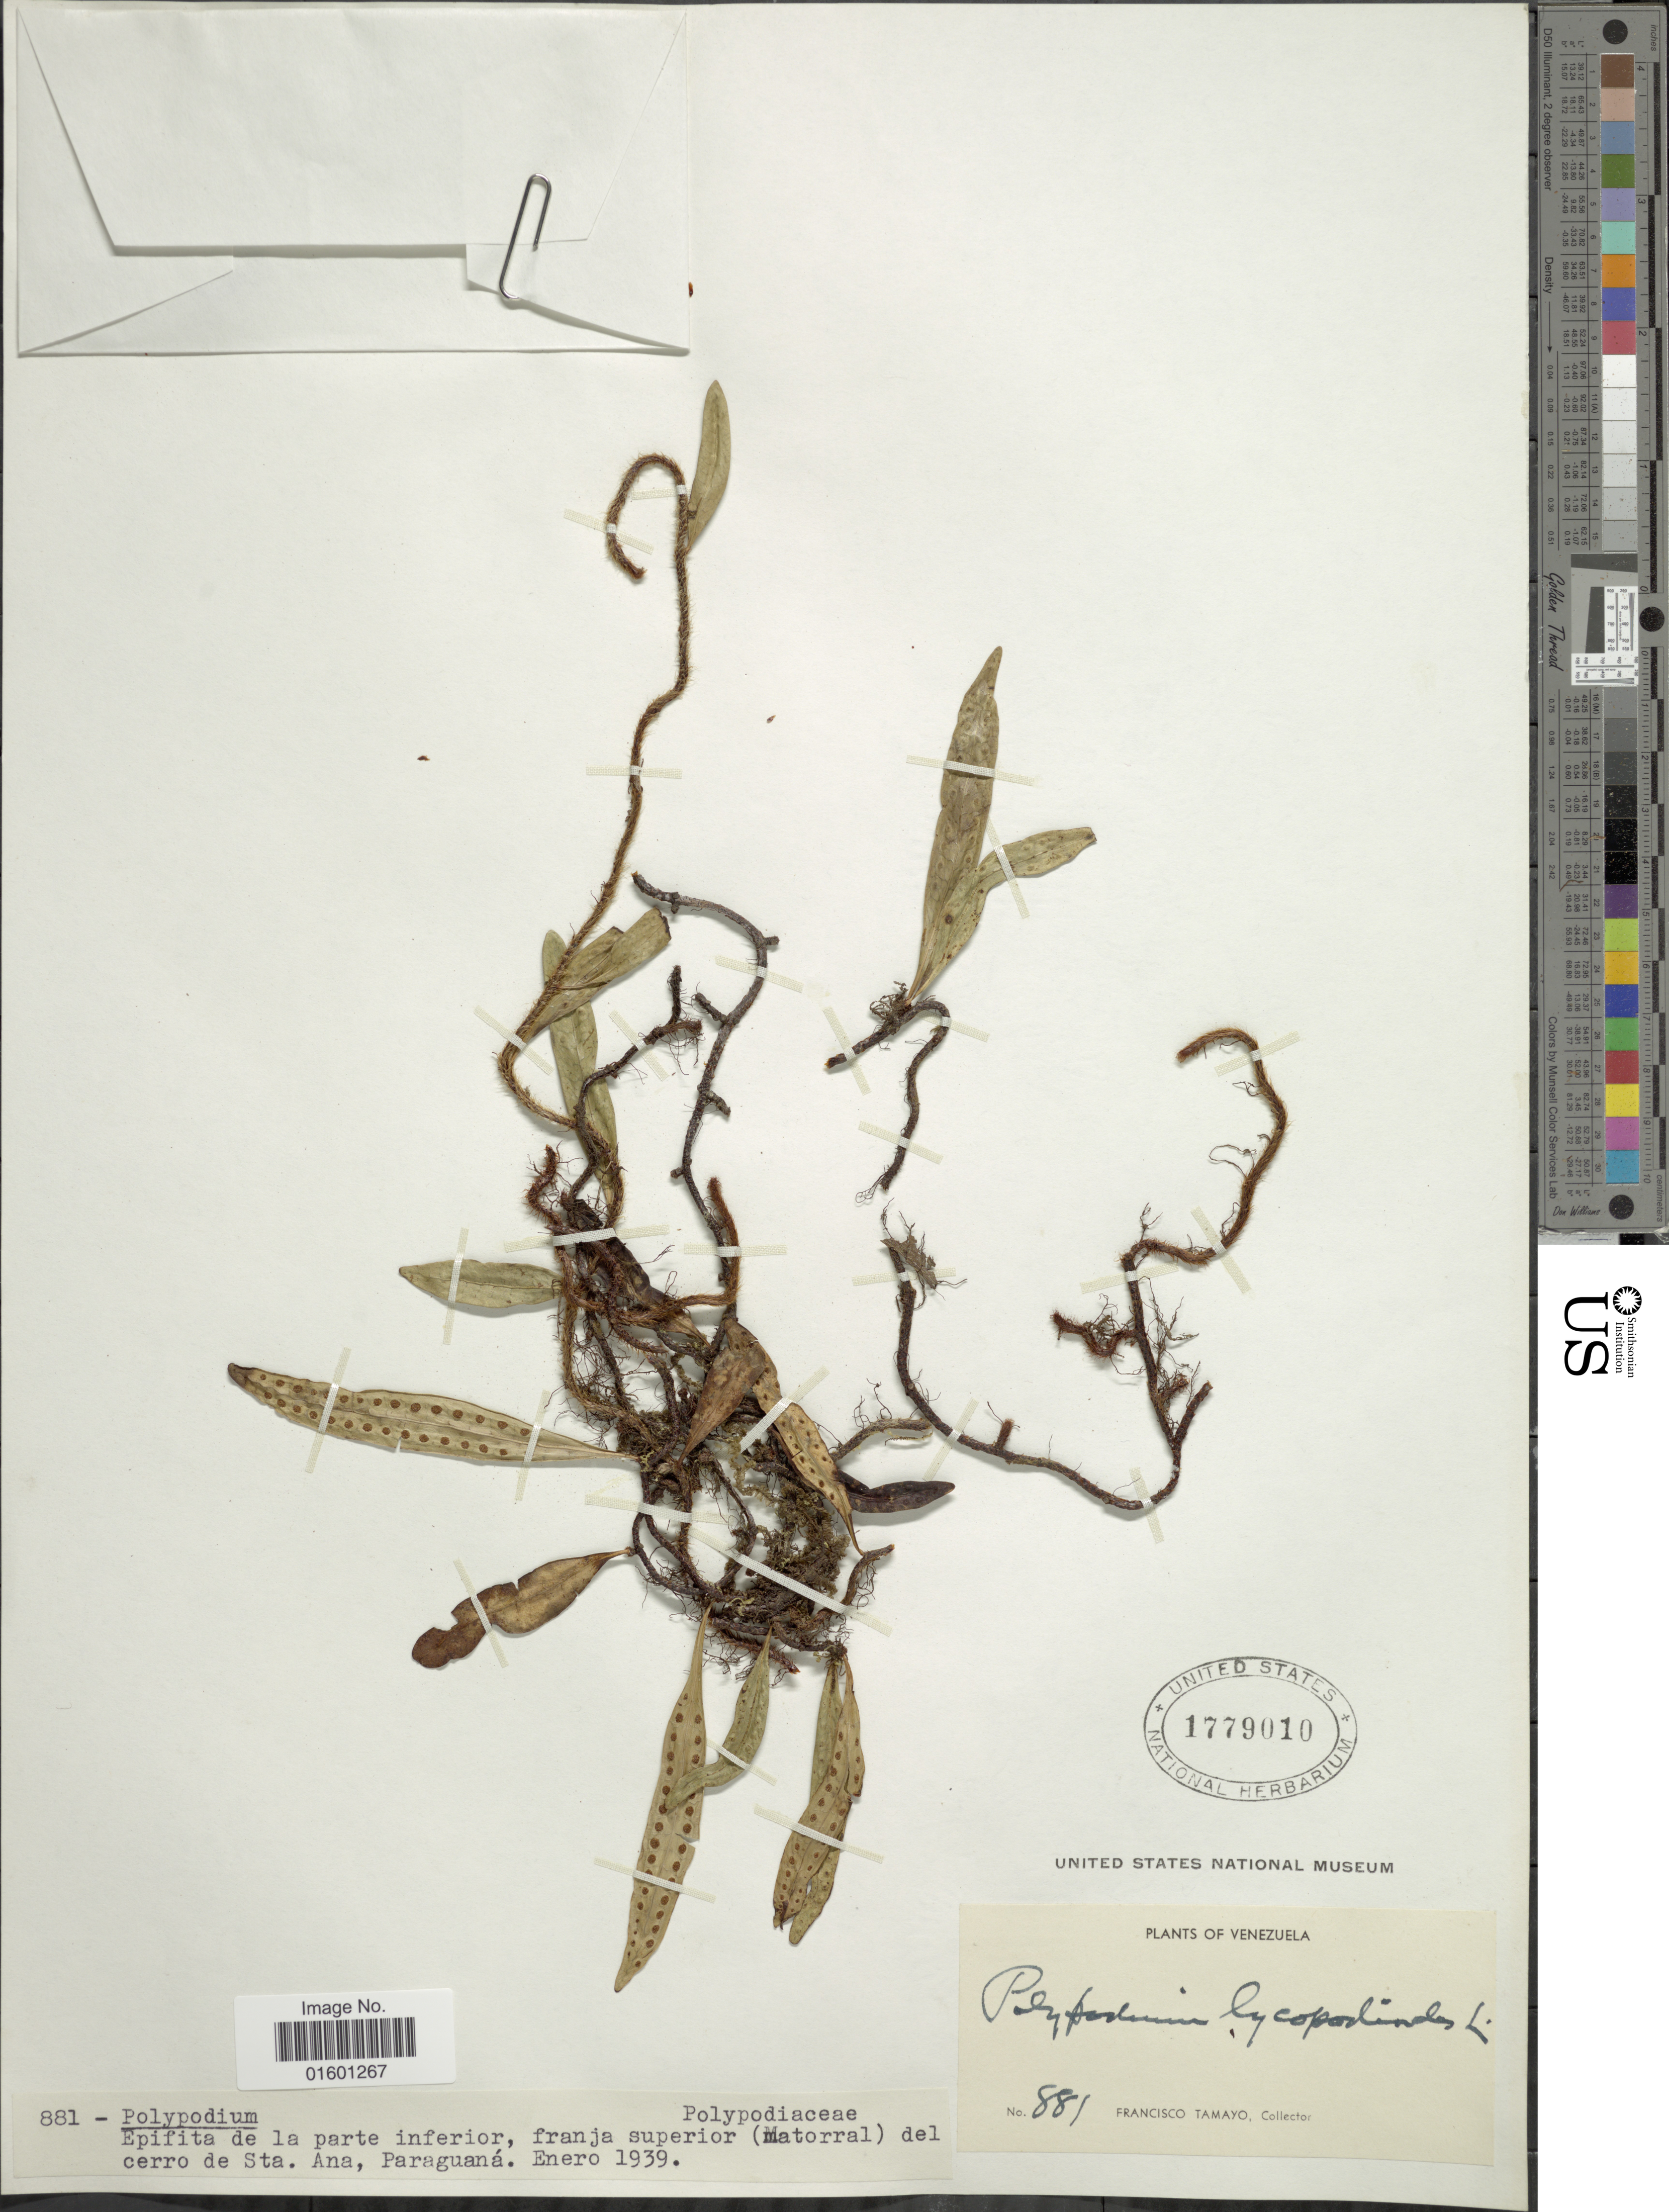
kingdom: Plantae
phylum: Tracheophyta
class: Polypodiopsida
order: Polypodiales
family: Polypodiaceae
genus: Microgramma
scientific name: Microgramma lycopodioides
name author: (L.) Copel.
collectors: F. Tamayo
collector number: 881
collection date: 1939-01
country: Venezuela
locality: Epifita de la parte inferior, franja superior (Matorral) del cerro de Sta. Ana, Paraguana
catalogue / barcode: US 1779010